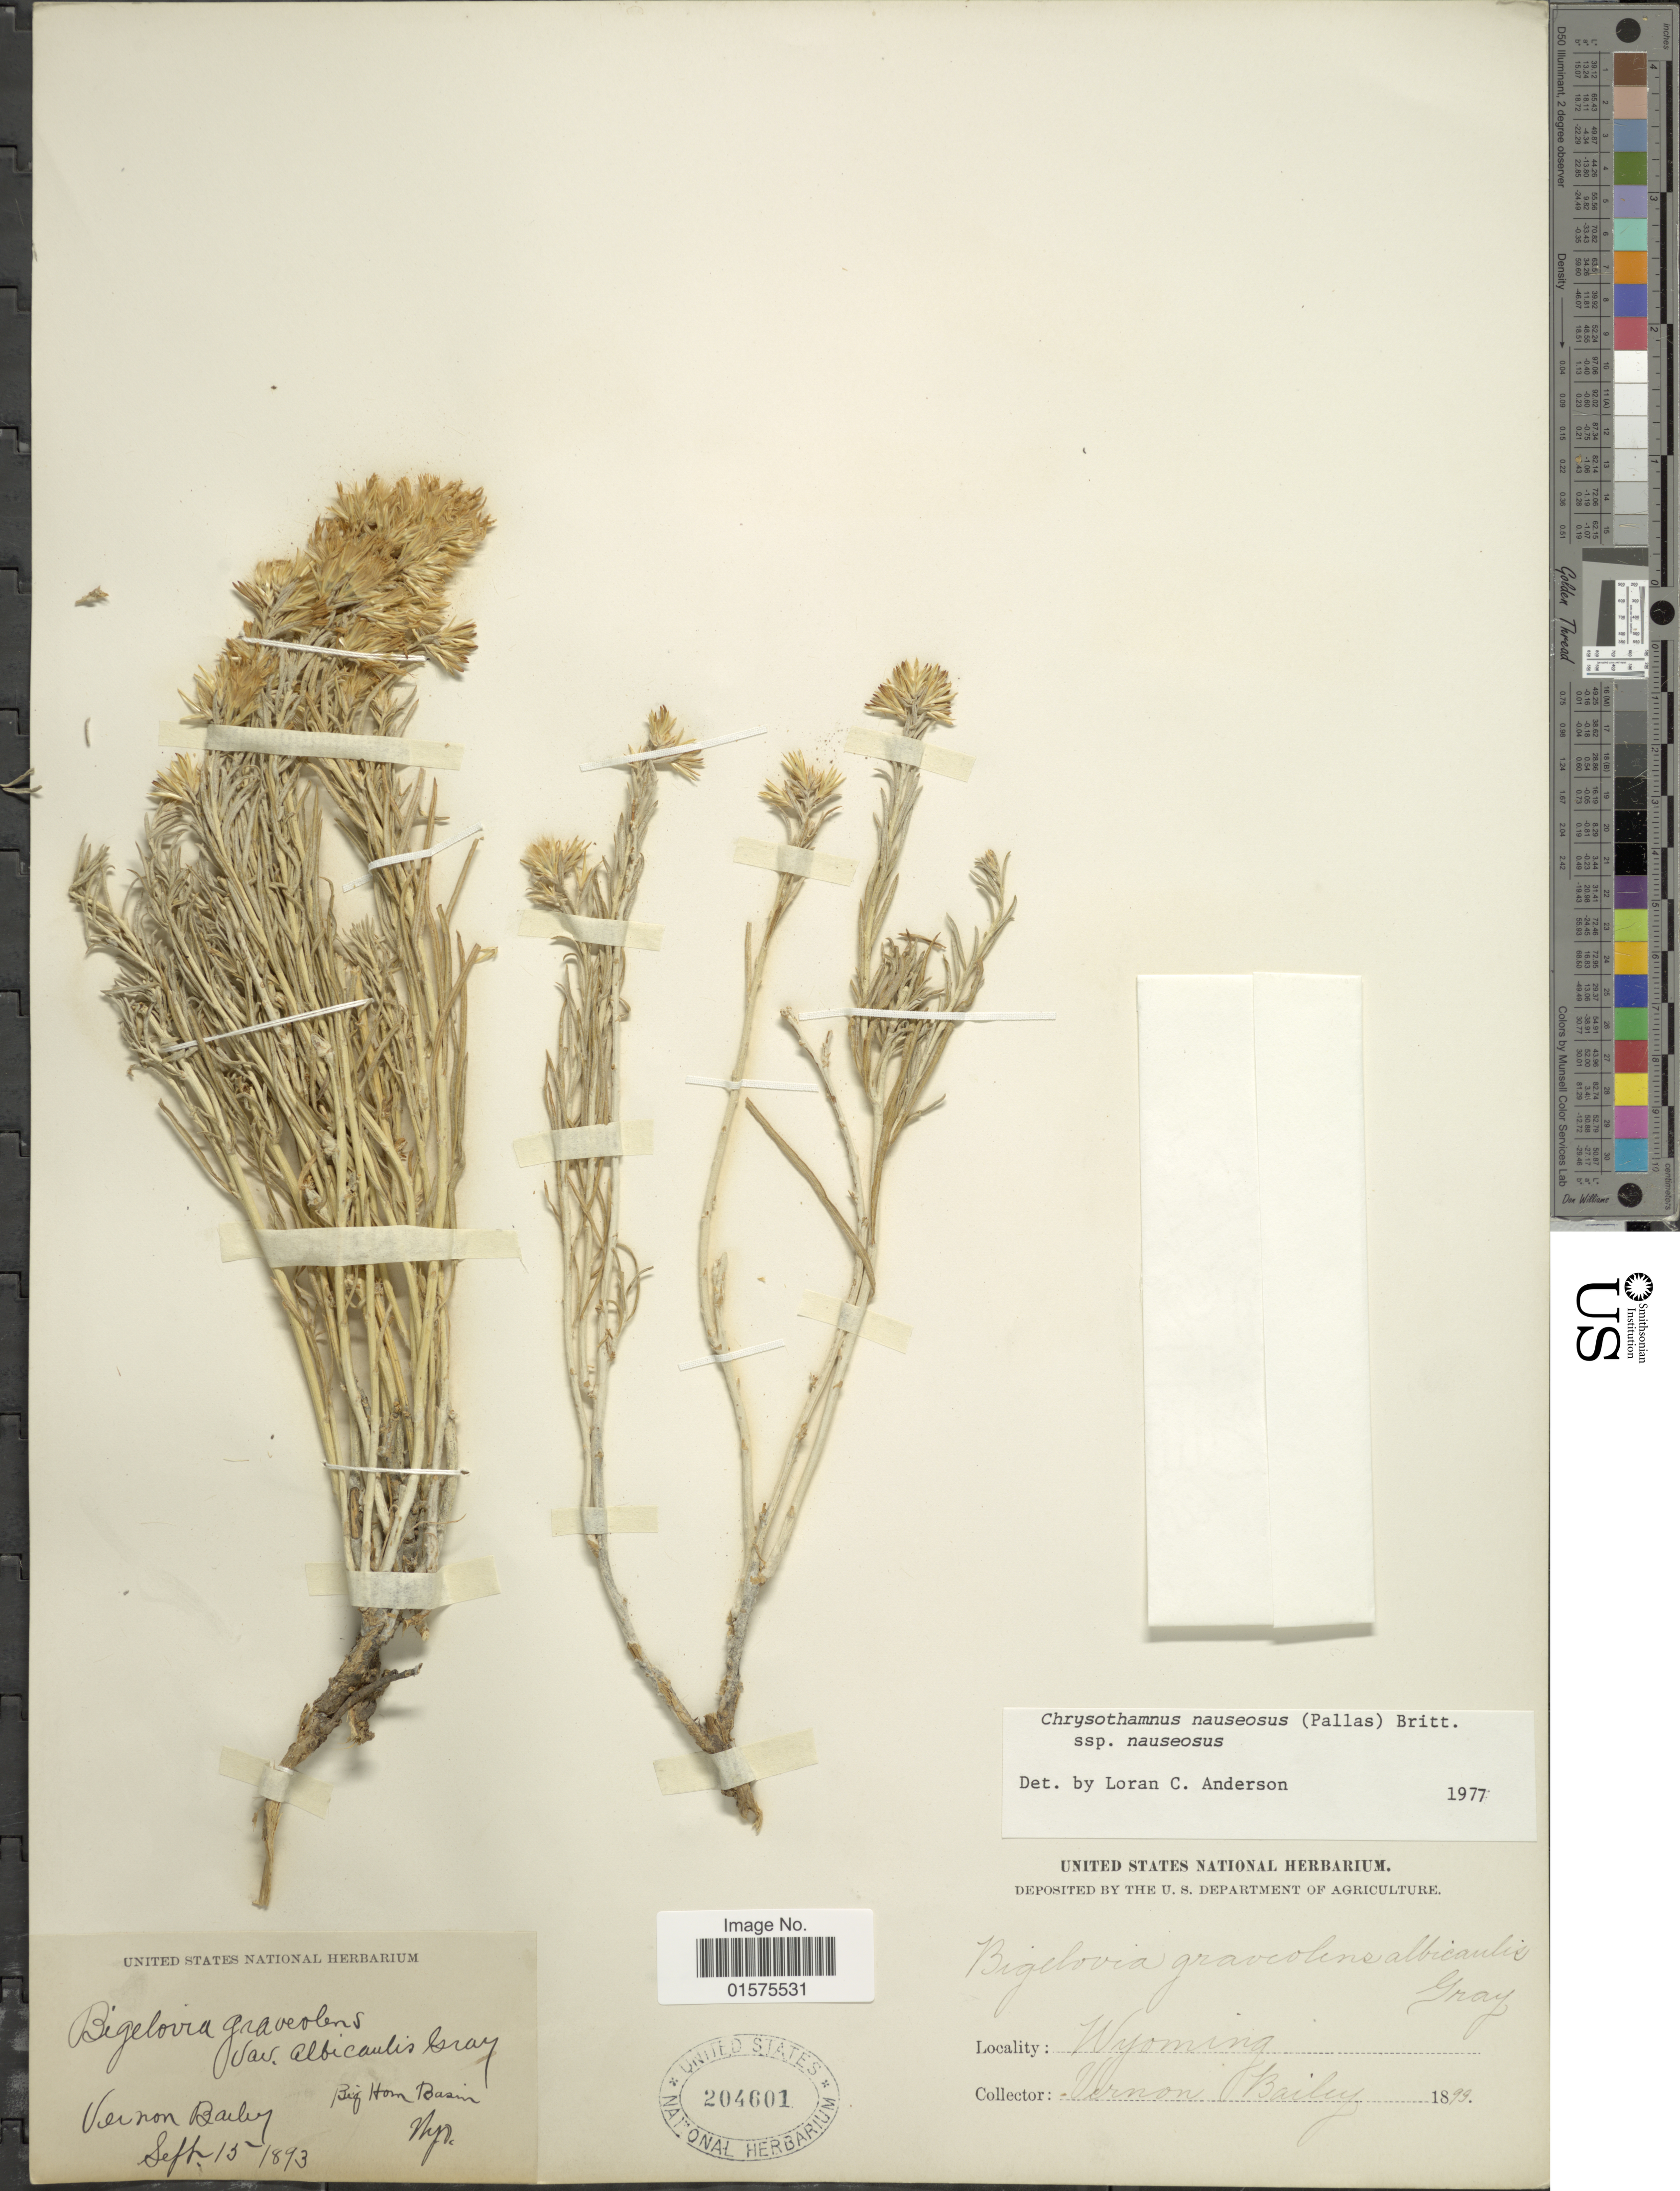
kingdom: Plantae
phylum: Tracheophyta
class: Magnoliopsida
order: Asterales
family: Asteraceae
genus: Ericameria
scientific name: Ericameria nauseosa var. nauseosa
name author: (Pall. ex Pursh) G.L. Nesom & G.I. Baird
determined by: Urbatsch, Lowell E., Curator (LSU), Louisiana State University (UNITED STATES)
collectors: V. O. Bailey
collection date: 1893-09-15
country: United States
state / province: Wyoming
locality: Big Horn Basin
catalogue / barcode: US 204601